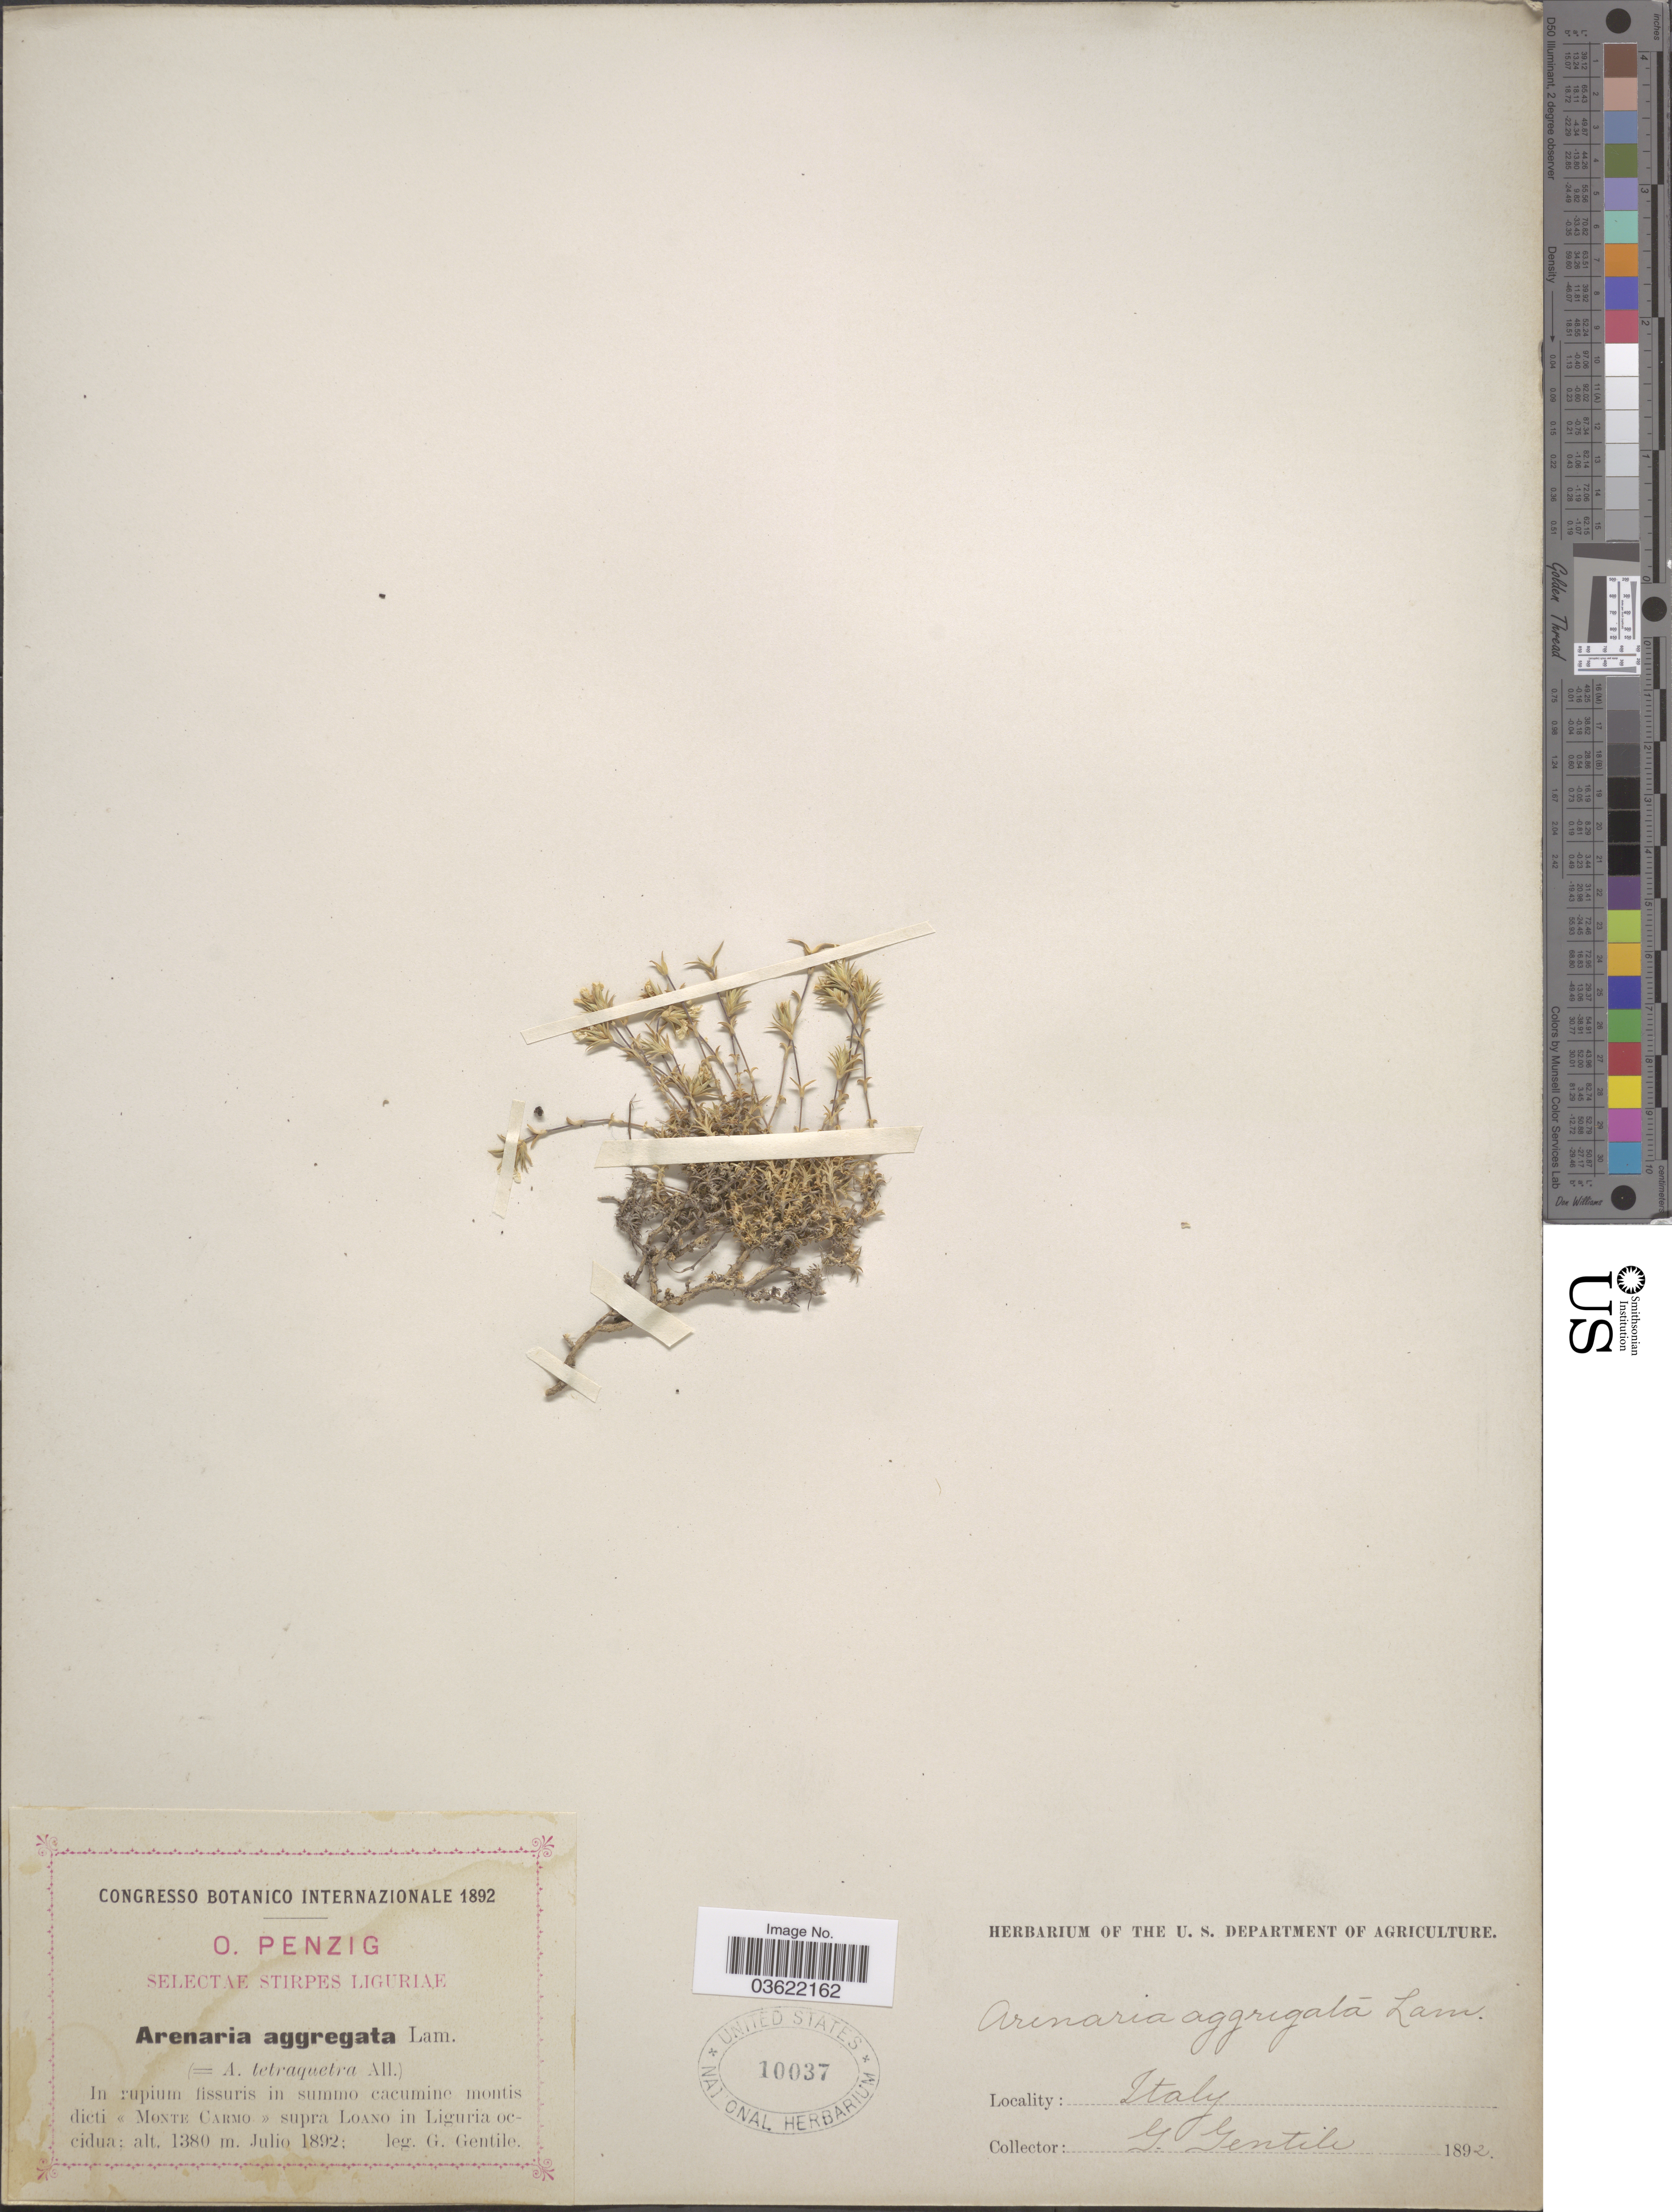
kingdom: Plantae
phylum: Tracheophyta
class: Magnoliopsida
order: Caryophyllales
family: Caryophyllaceae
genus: Arenaria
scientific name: Arenaria aggregata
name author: (L.) Loisel.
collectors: G. Gentile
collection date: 1892-07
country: Italy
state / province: Liguria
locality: In rupium fissuris in summo cacumine montis dicti <<Monte Carmo>> supra Loano in Liguria occidua.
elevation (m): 1380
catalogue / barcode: US 10037